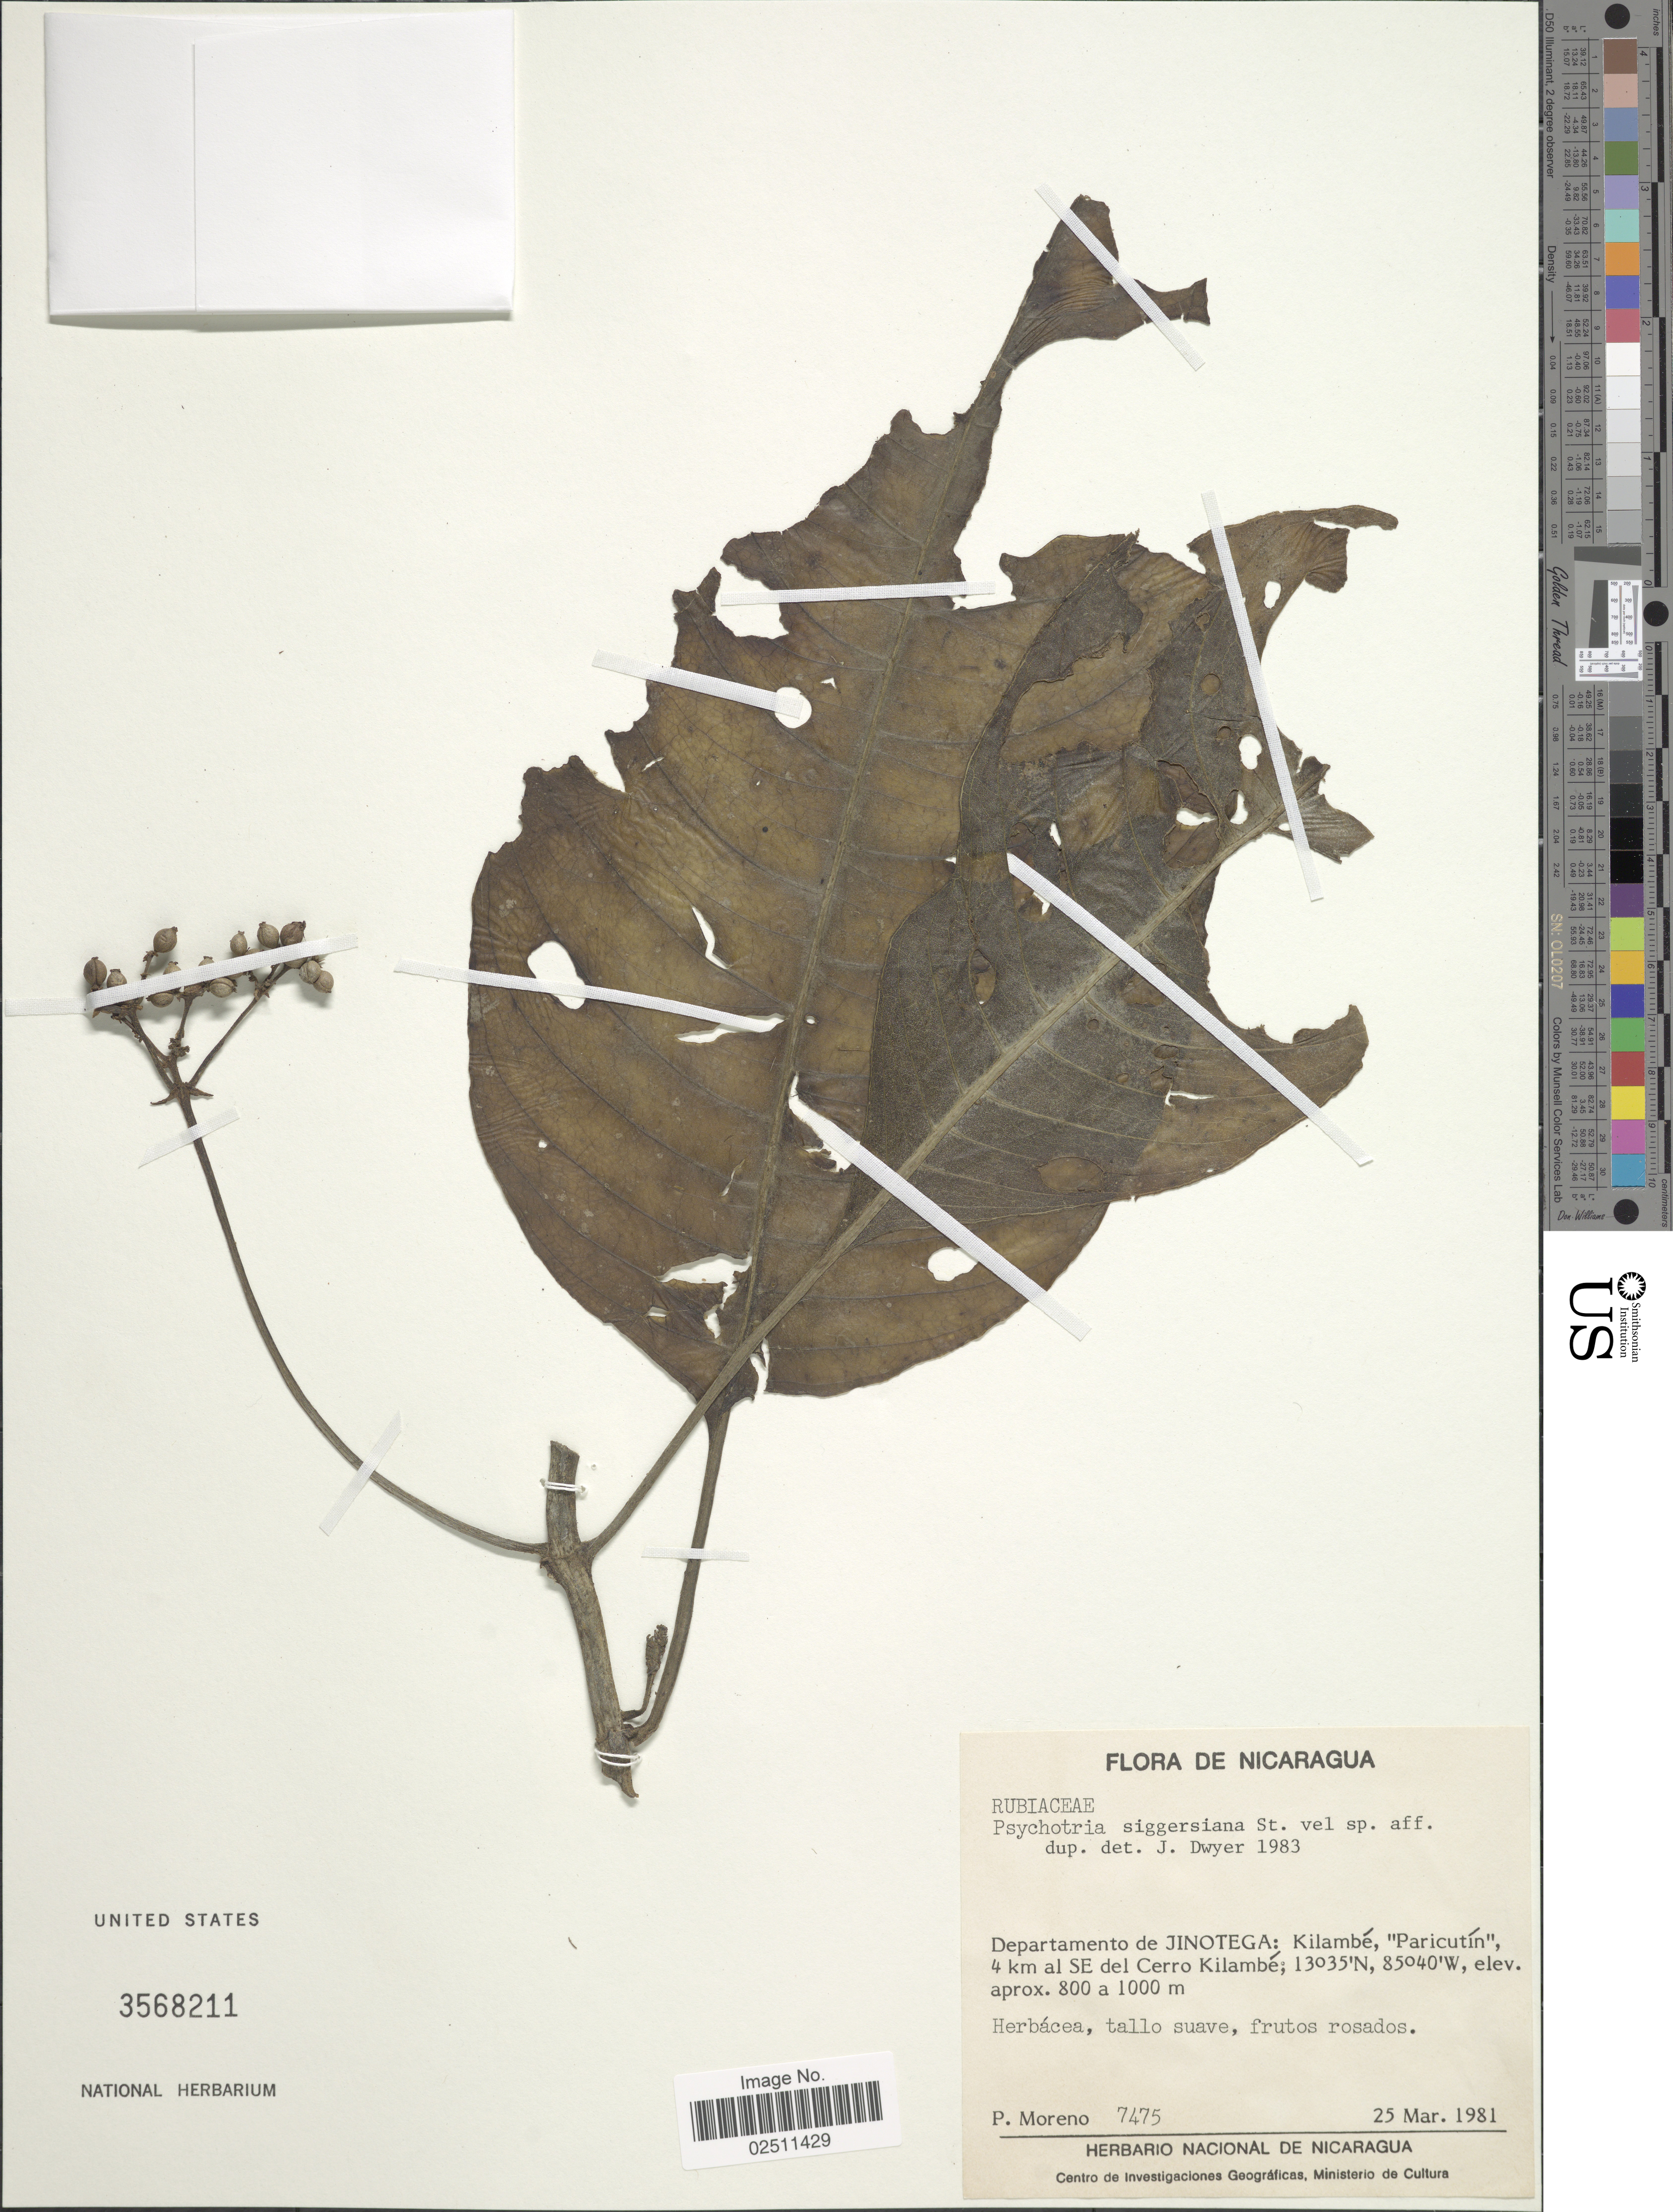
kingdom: Plantae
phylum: Tracheophyta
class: Magnoliopsida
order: Gentianales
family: Rubiaceae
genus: Psychotria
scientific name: Psychotria siggersiana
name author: Standl.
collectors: P. Moreno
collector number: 7475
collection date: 1981-03-25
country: Nicaragua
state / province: Jinotega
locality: Departamento de Jinotega: Kilambe, "Paricutin", 4 km al SE del Cerro Kilambe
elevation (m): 800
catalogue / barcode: US 3568211